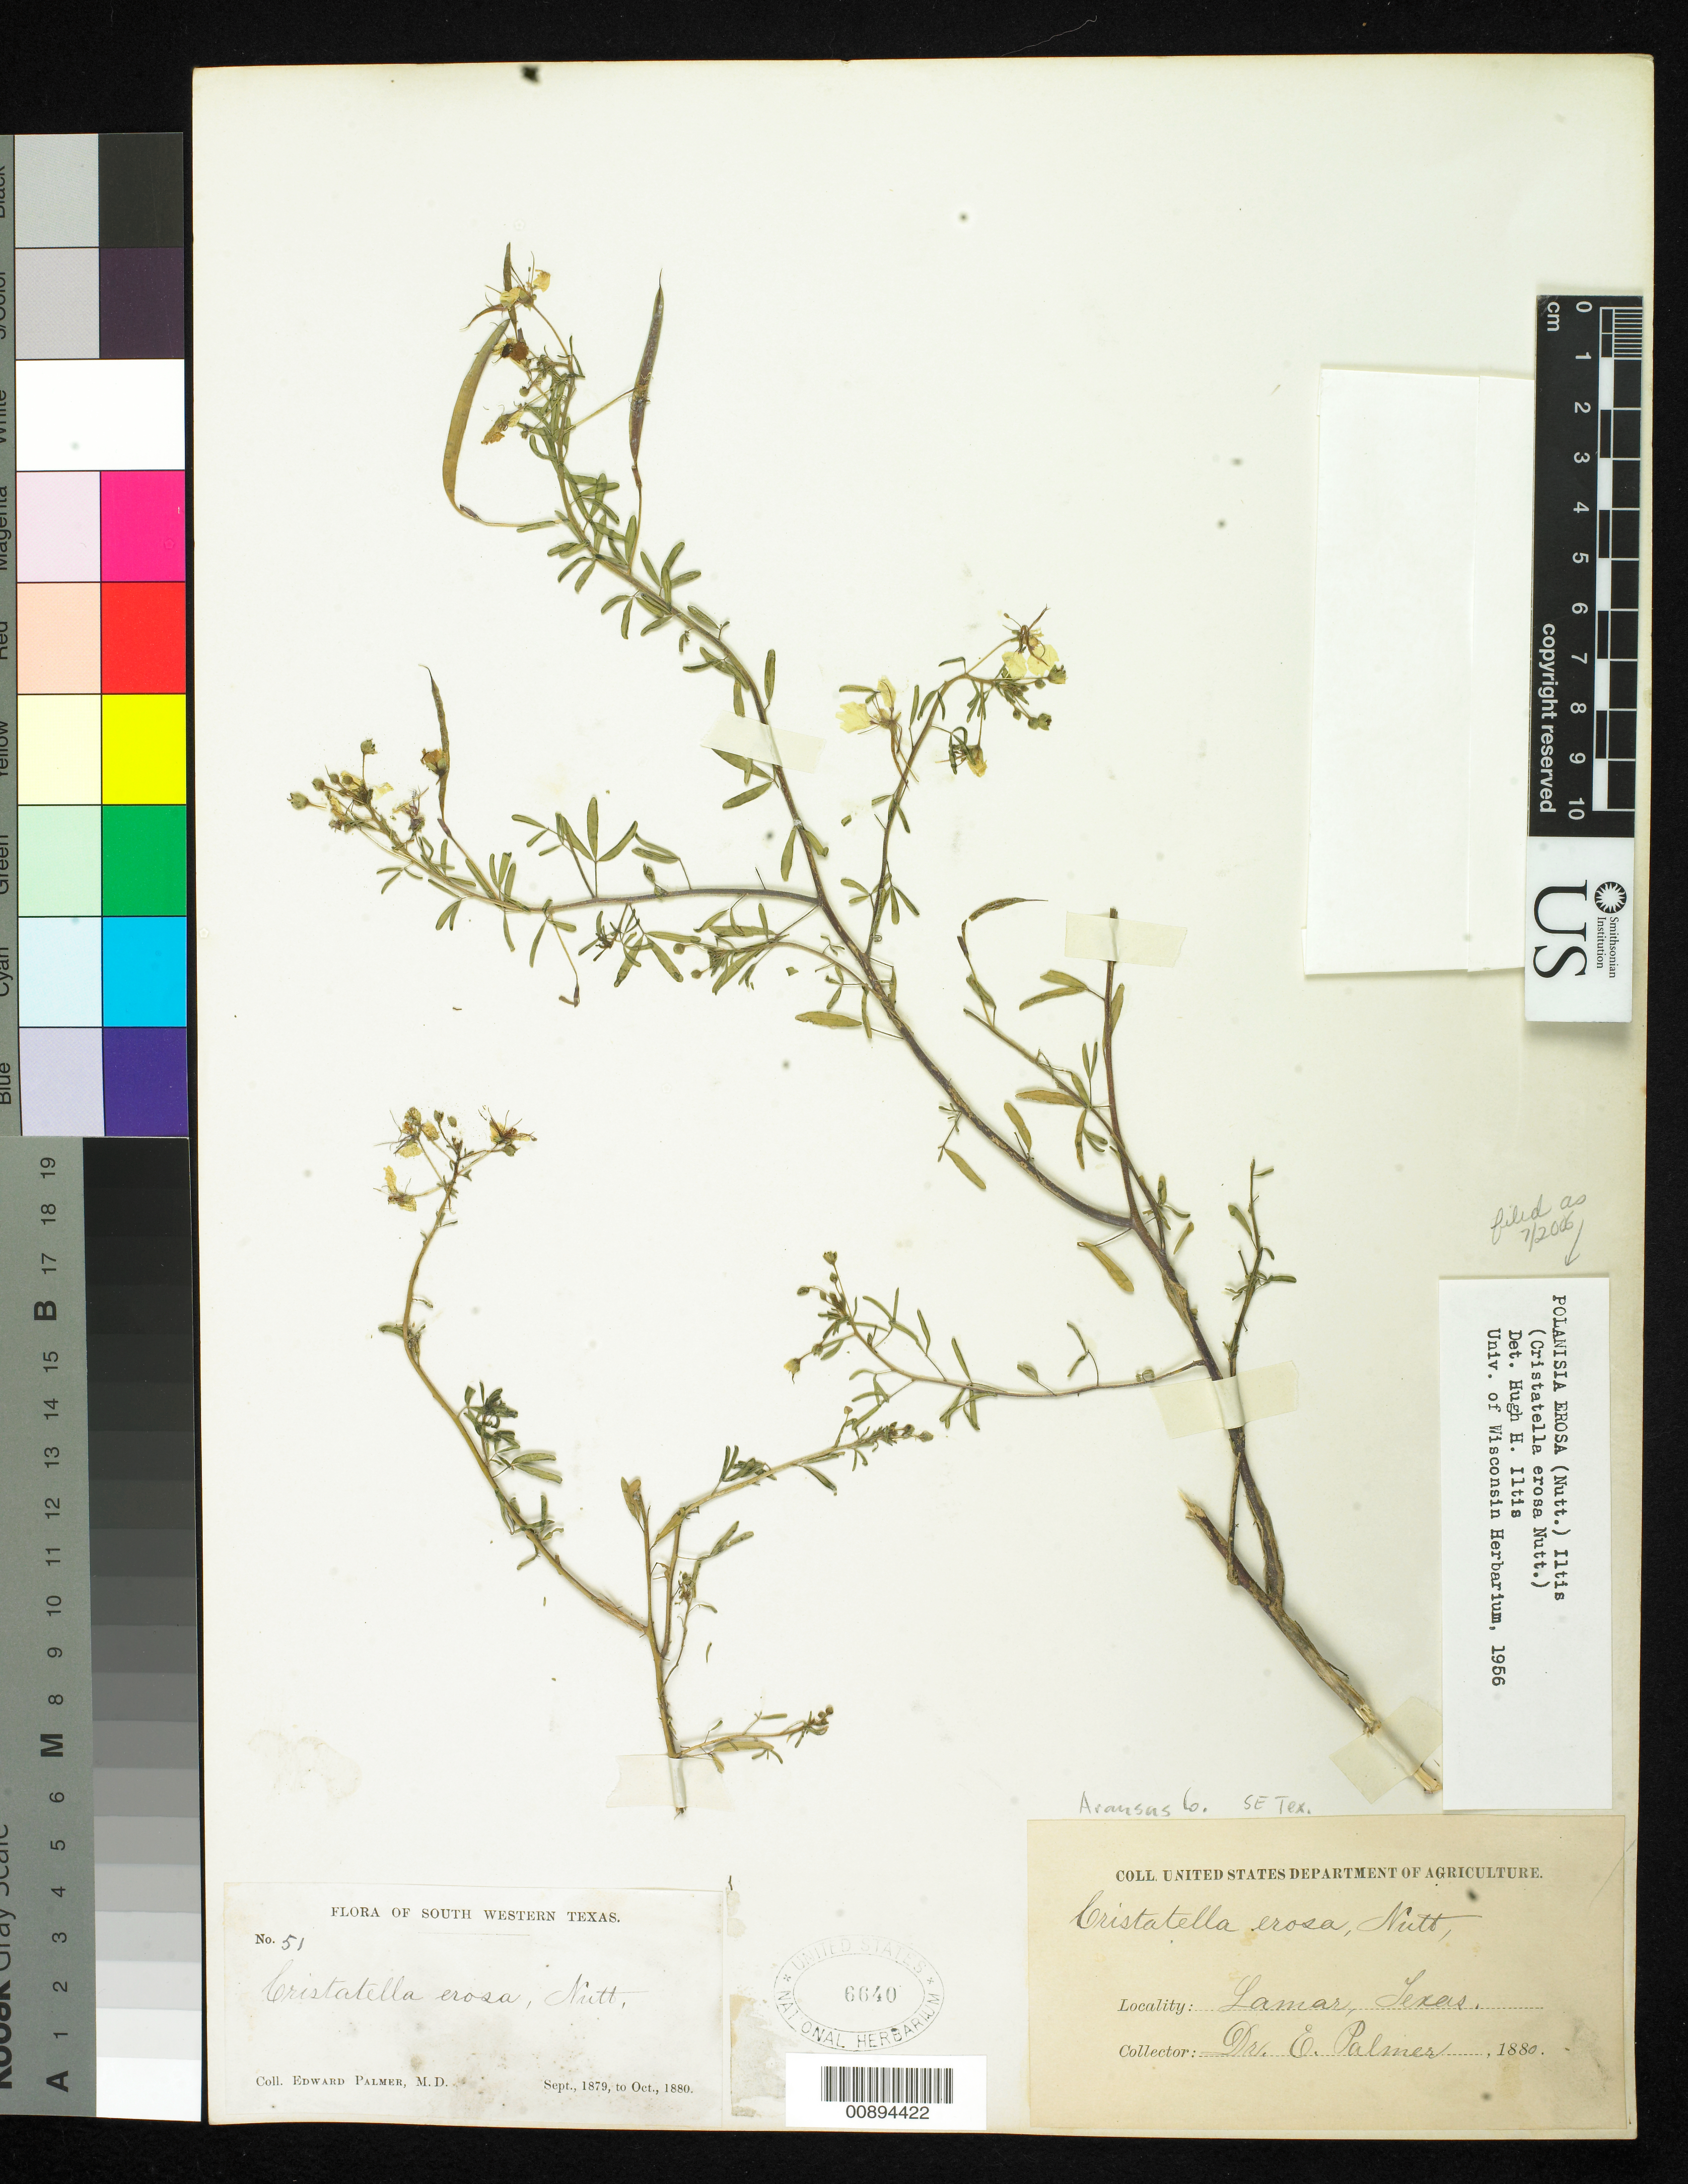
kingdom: Plantae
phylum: Tracheophyta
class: Magnoliopsida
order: Brassicales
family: Cleomaceae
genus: Polanisia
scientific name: Polanisia erosa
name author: (Nutt.) Iltis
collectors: E. Palmer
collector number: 51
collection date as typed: Sep 1879 to -- Oct 1880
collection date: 1879-09/1880-10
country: United States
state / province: Texas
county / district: Aransas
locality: Lamar, SE Texas.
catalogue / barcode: US 6640